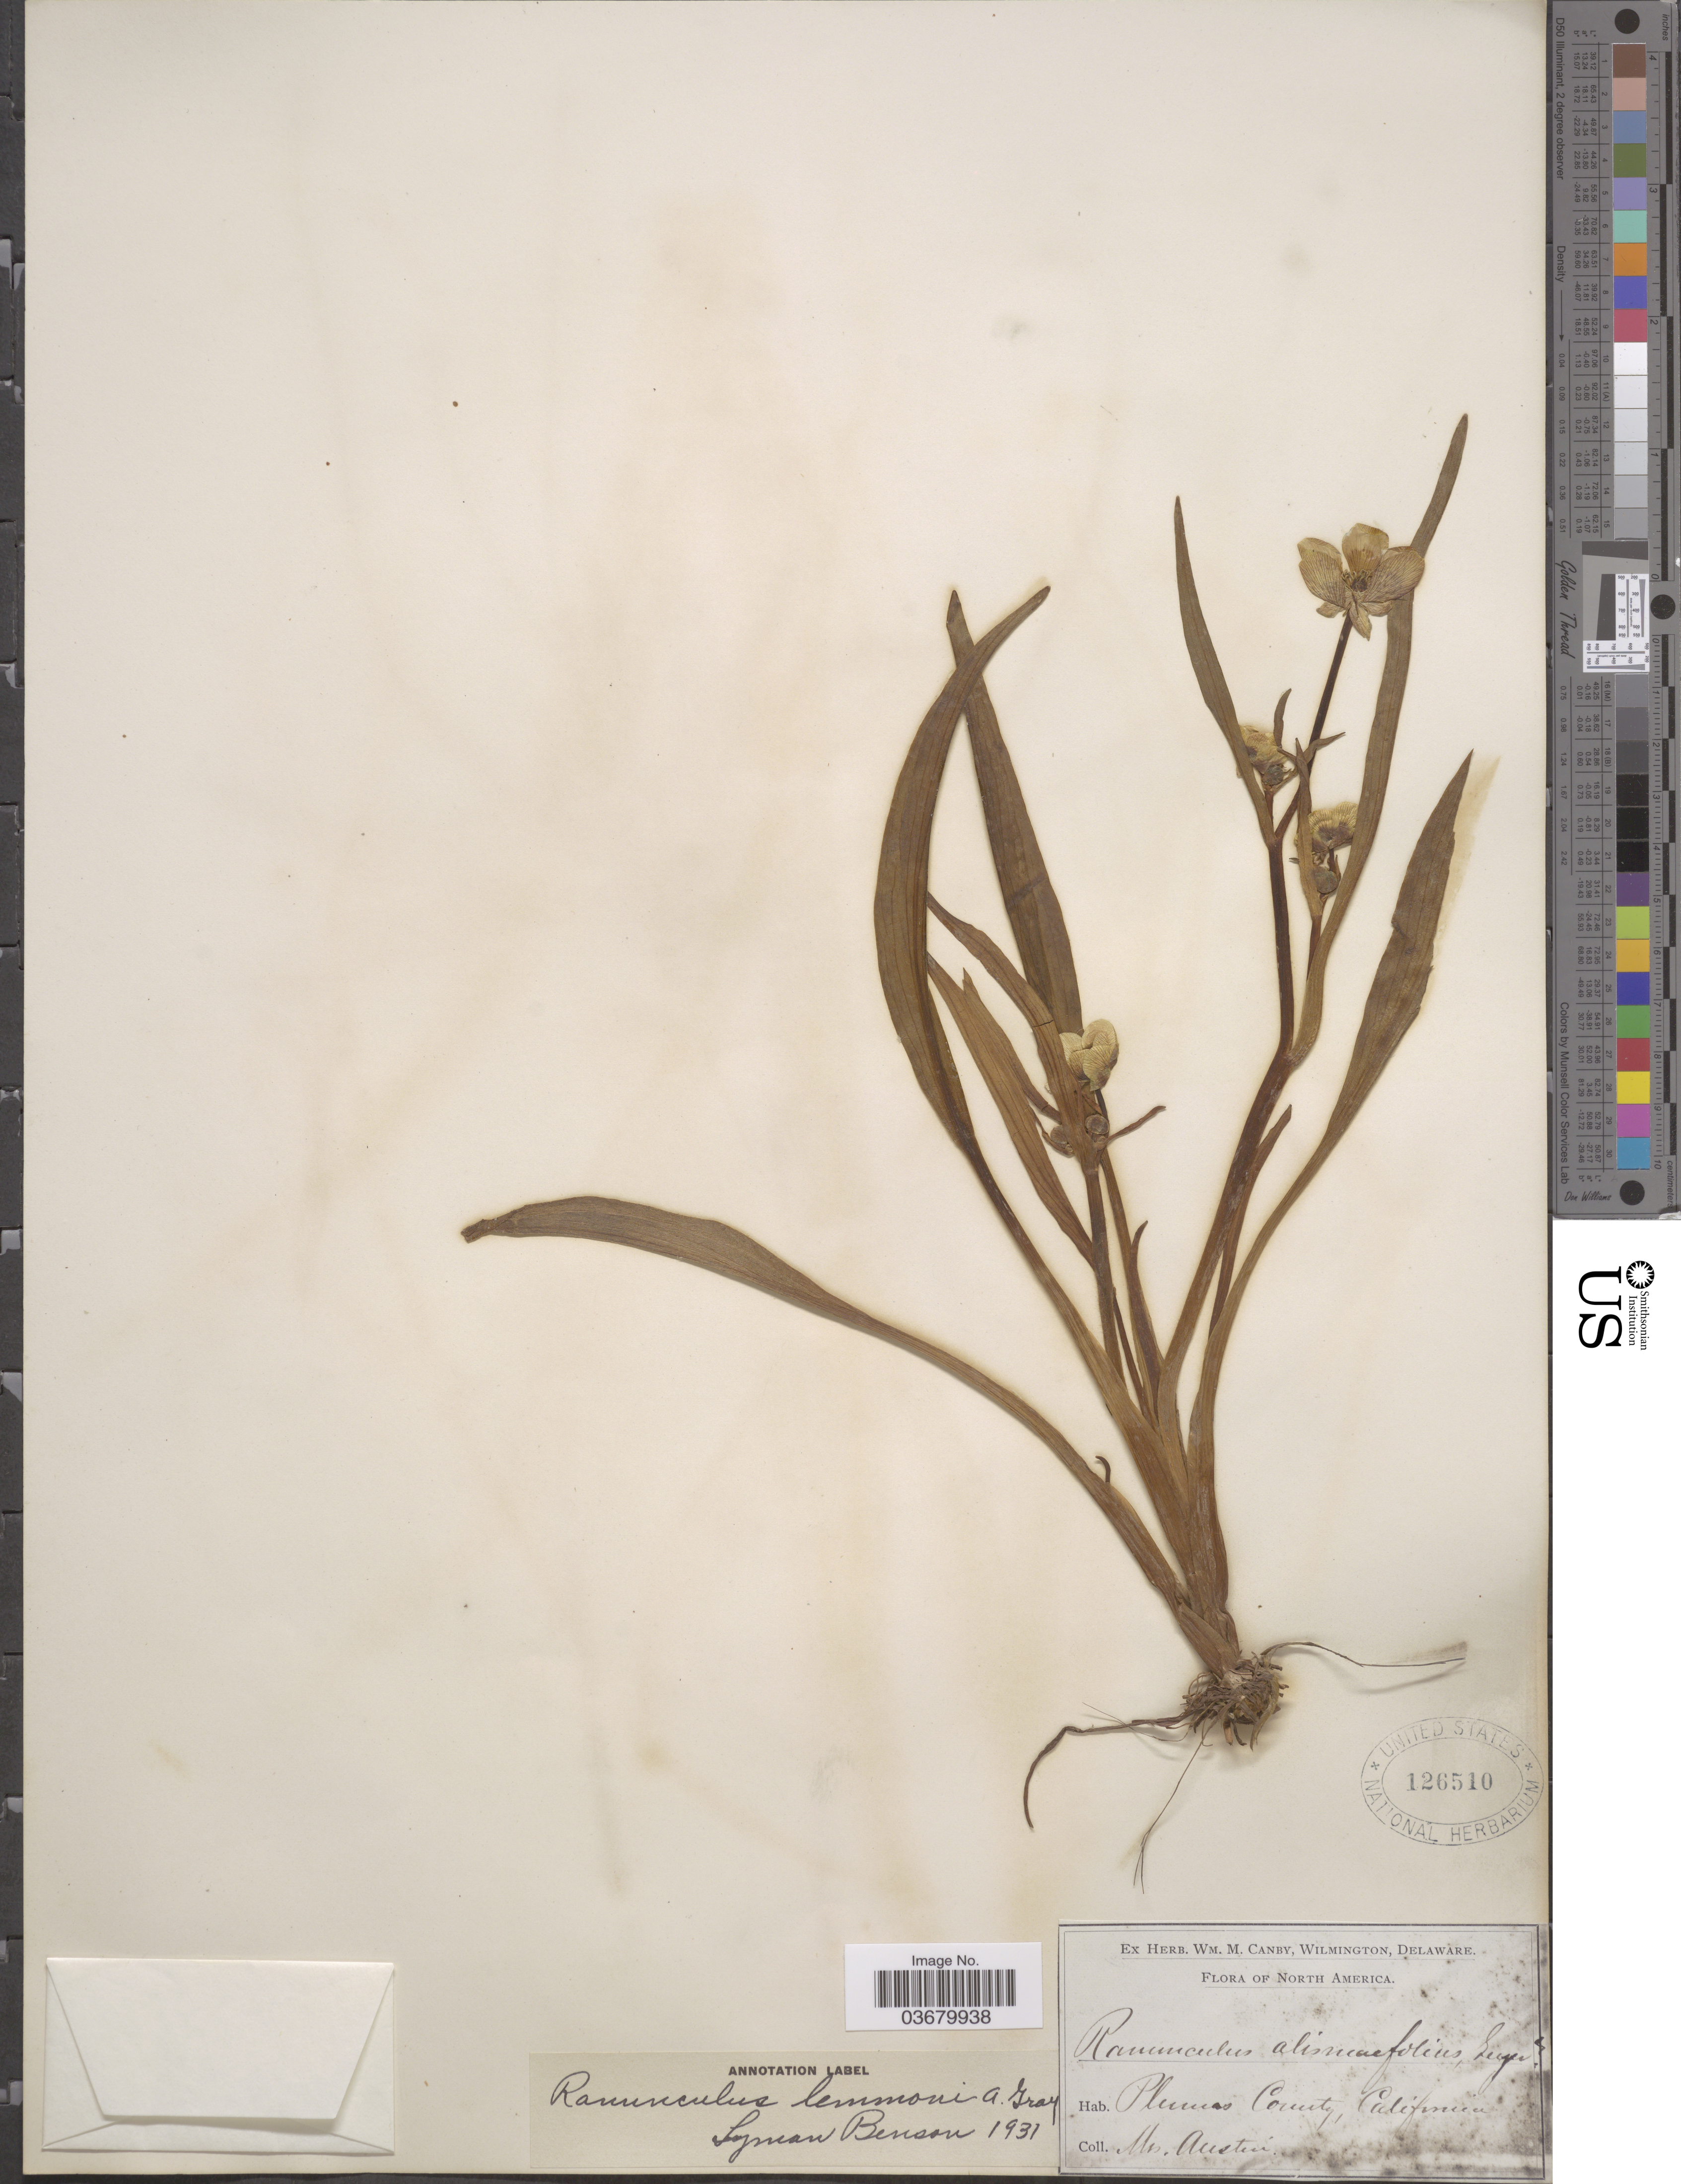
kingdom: Plantae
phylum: Tracheophyta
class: Magnoliopsida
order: Ranunculales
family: Ranunculaceae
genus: Ranunculus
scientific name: Ranunculus alismifolius var. lemmonii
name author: (A. Gray) L.D. Benson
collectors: Austin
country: United States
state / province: California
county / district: Plumas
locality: Plumas County.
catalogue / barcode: US 126510